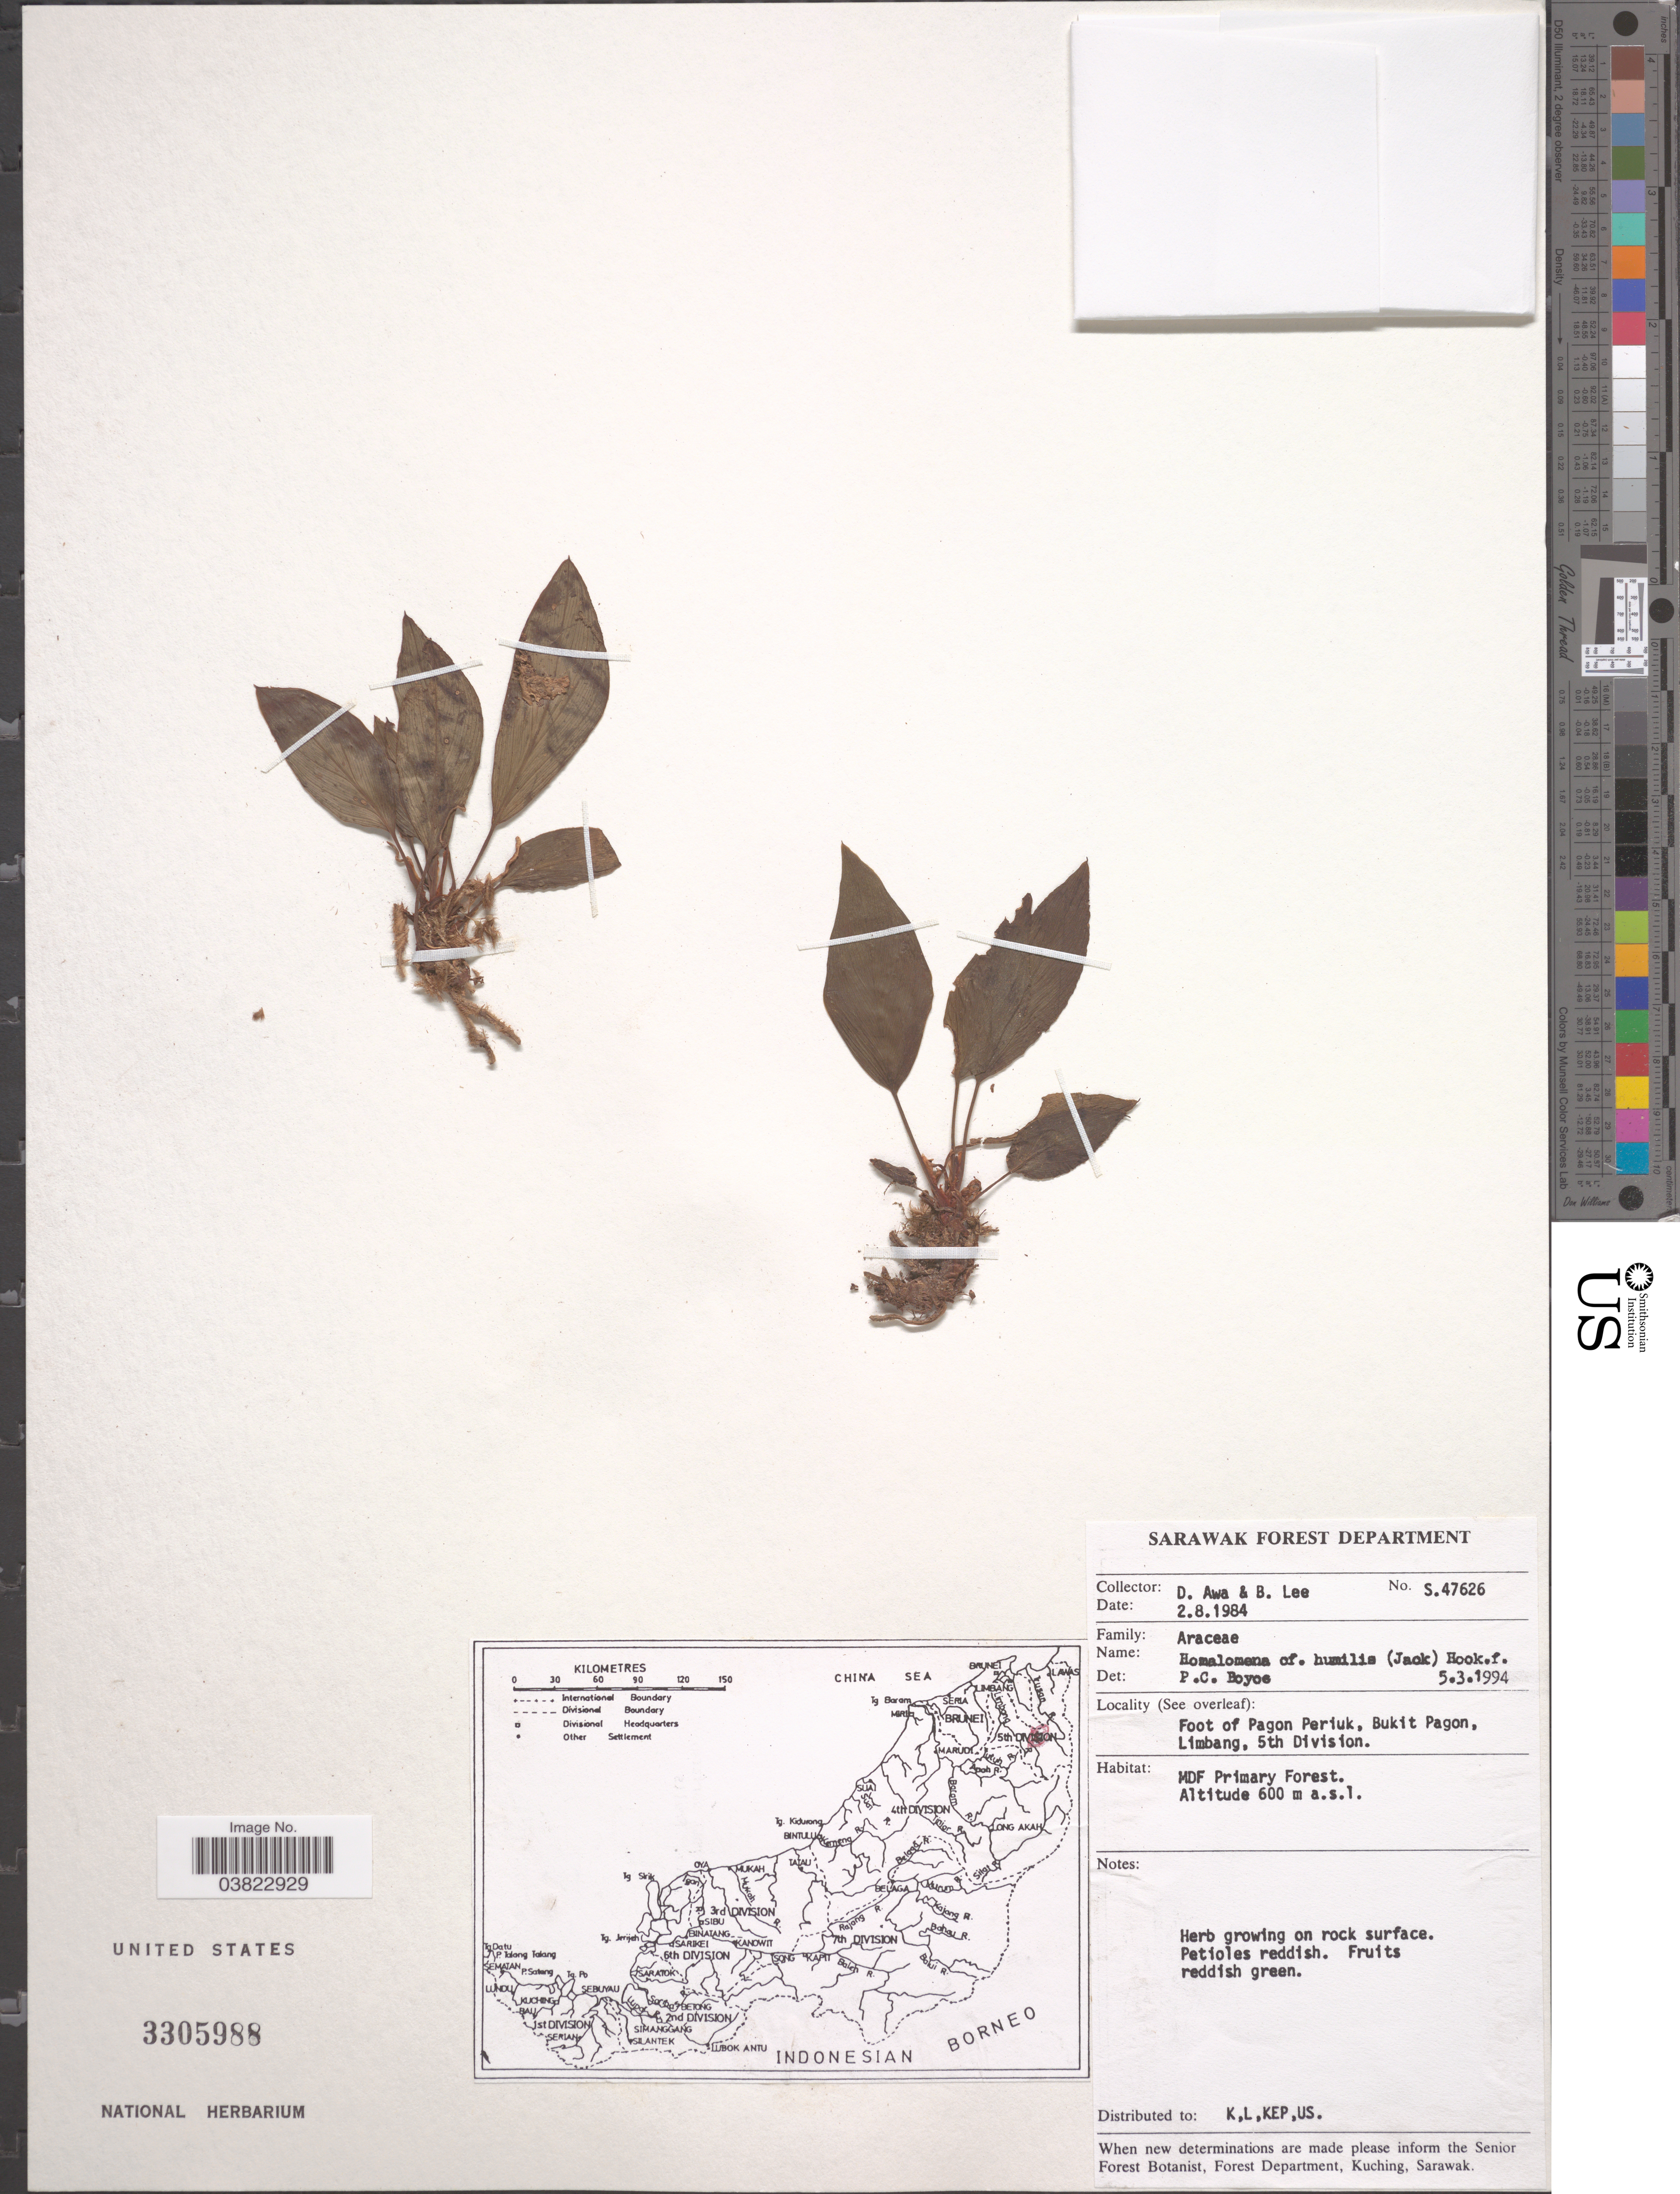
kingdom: Plantae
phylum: Tracheophyta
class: Liliopsida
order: Alismatales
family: Araceae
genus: Homalomena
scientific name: Homalomena humilis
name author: (Jack) Hook. f.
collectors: D. Awa & B. Lee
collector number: S.47626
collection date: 1984-08-02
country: Malaysia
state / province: Sarawak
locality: Foot of Pagon Periuk, Bukit Pagon, Limbang, 5th Division.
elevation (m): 600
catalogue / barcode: US 3305988